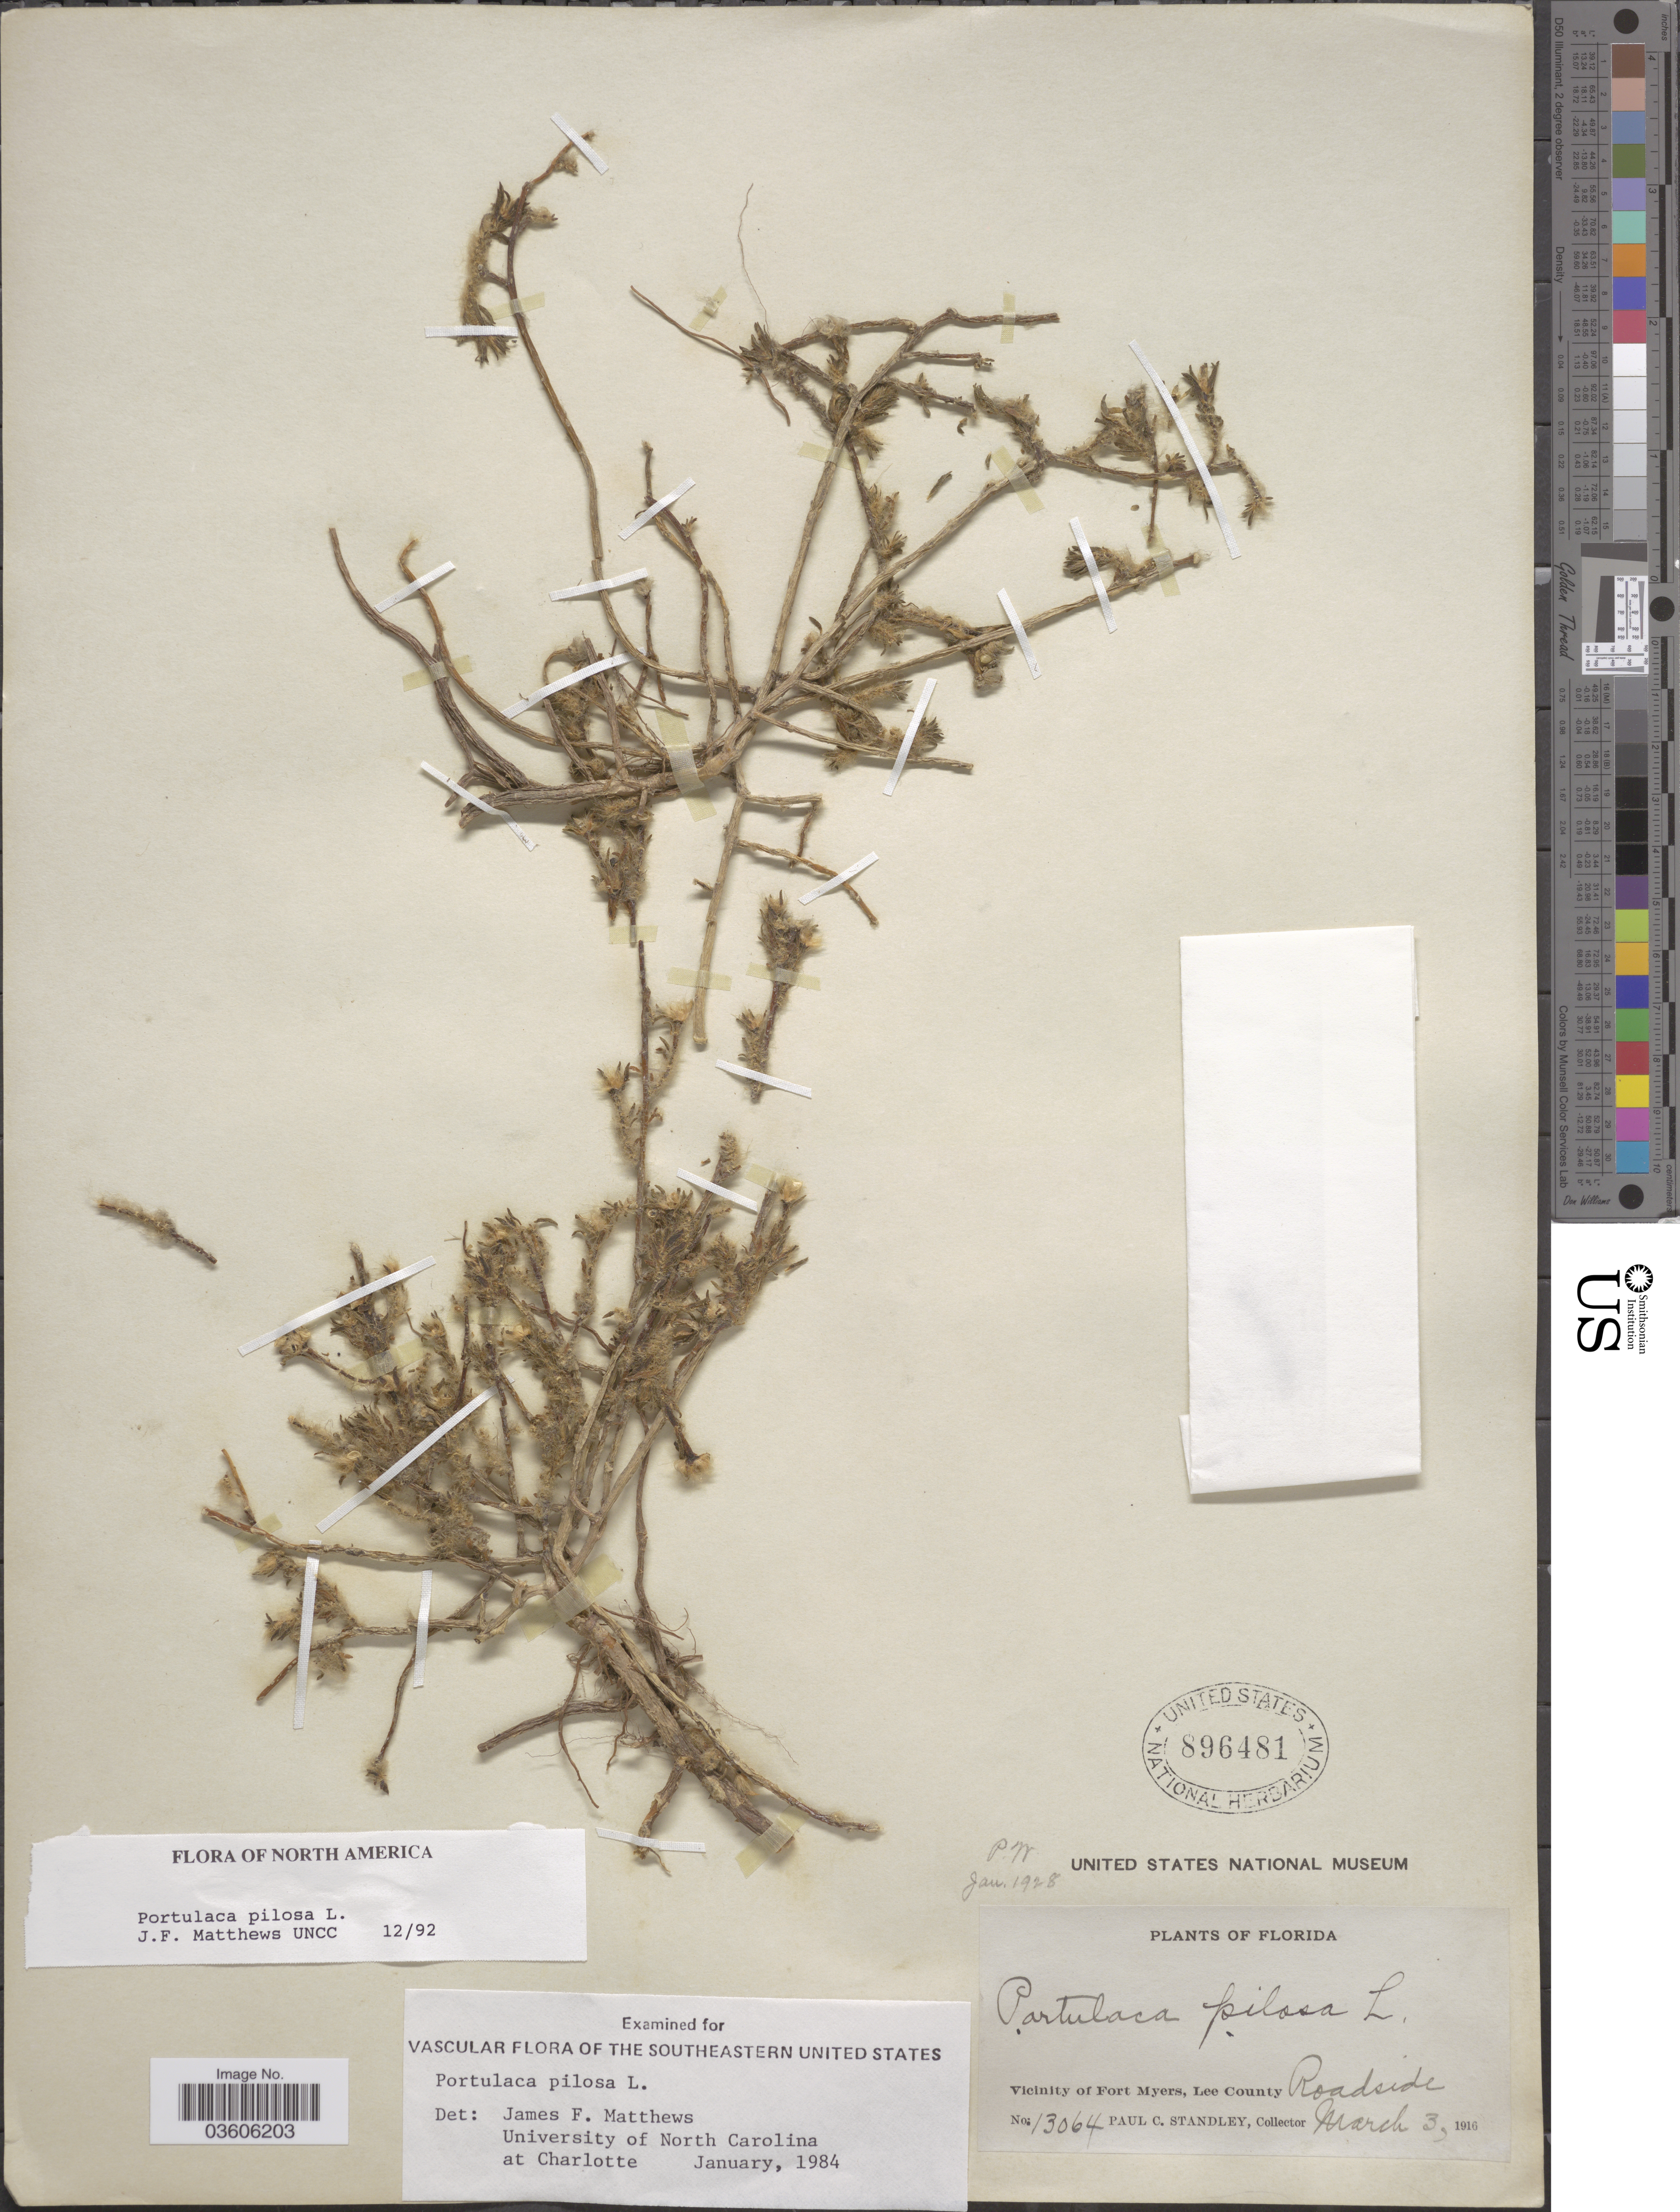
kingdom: Plantae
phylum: Tracheophyta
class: Magnoliopsida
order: Caryophyllales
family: Portulacaceae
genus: Portulaca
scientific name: Portulaca pilosa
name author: L.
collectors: P. C. Standley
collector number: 13064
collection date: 1916-03-03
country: United States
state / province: Florida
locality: Vicinity of Fort Myers, Lee County.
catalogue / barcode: US 896481